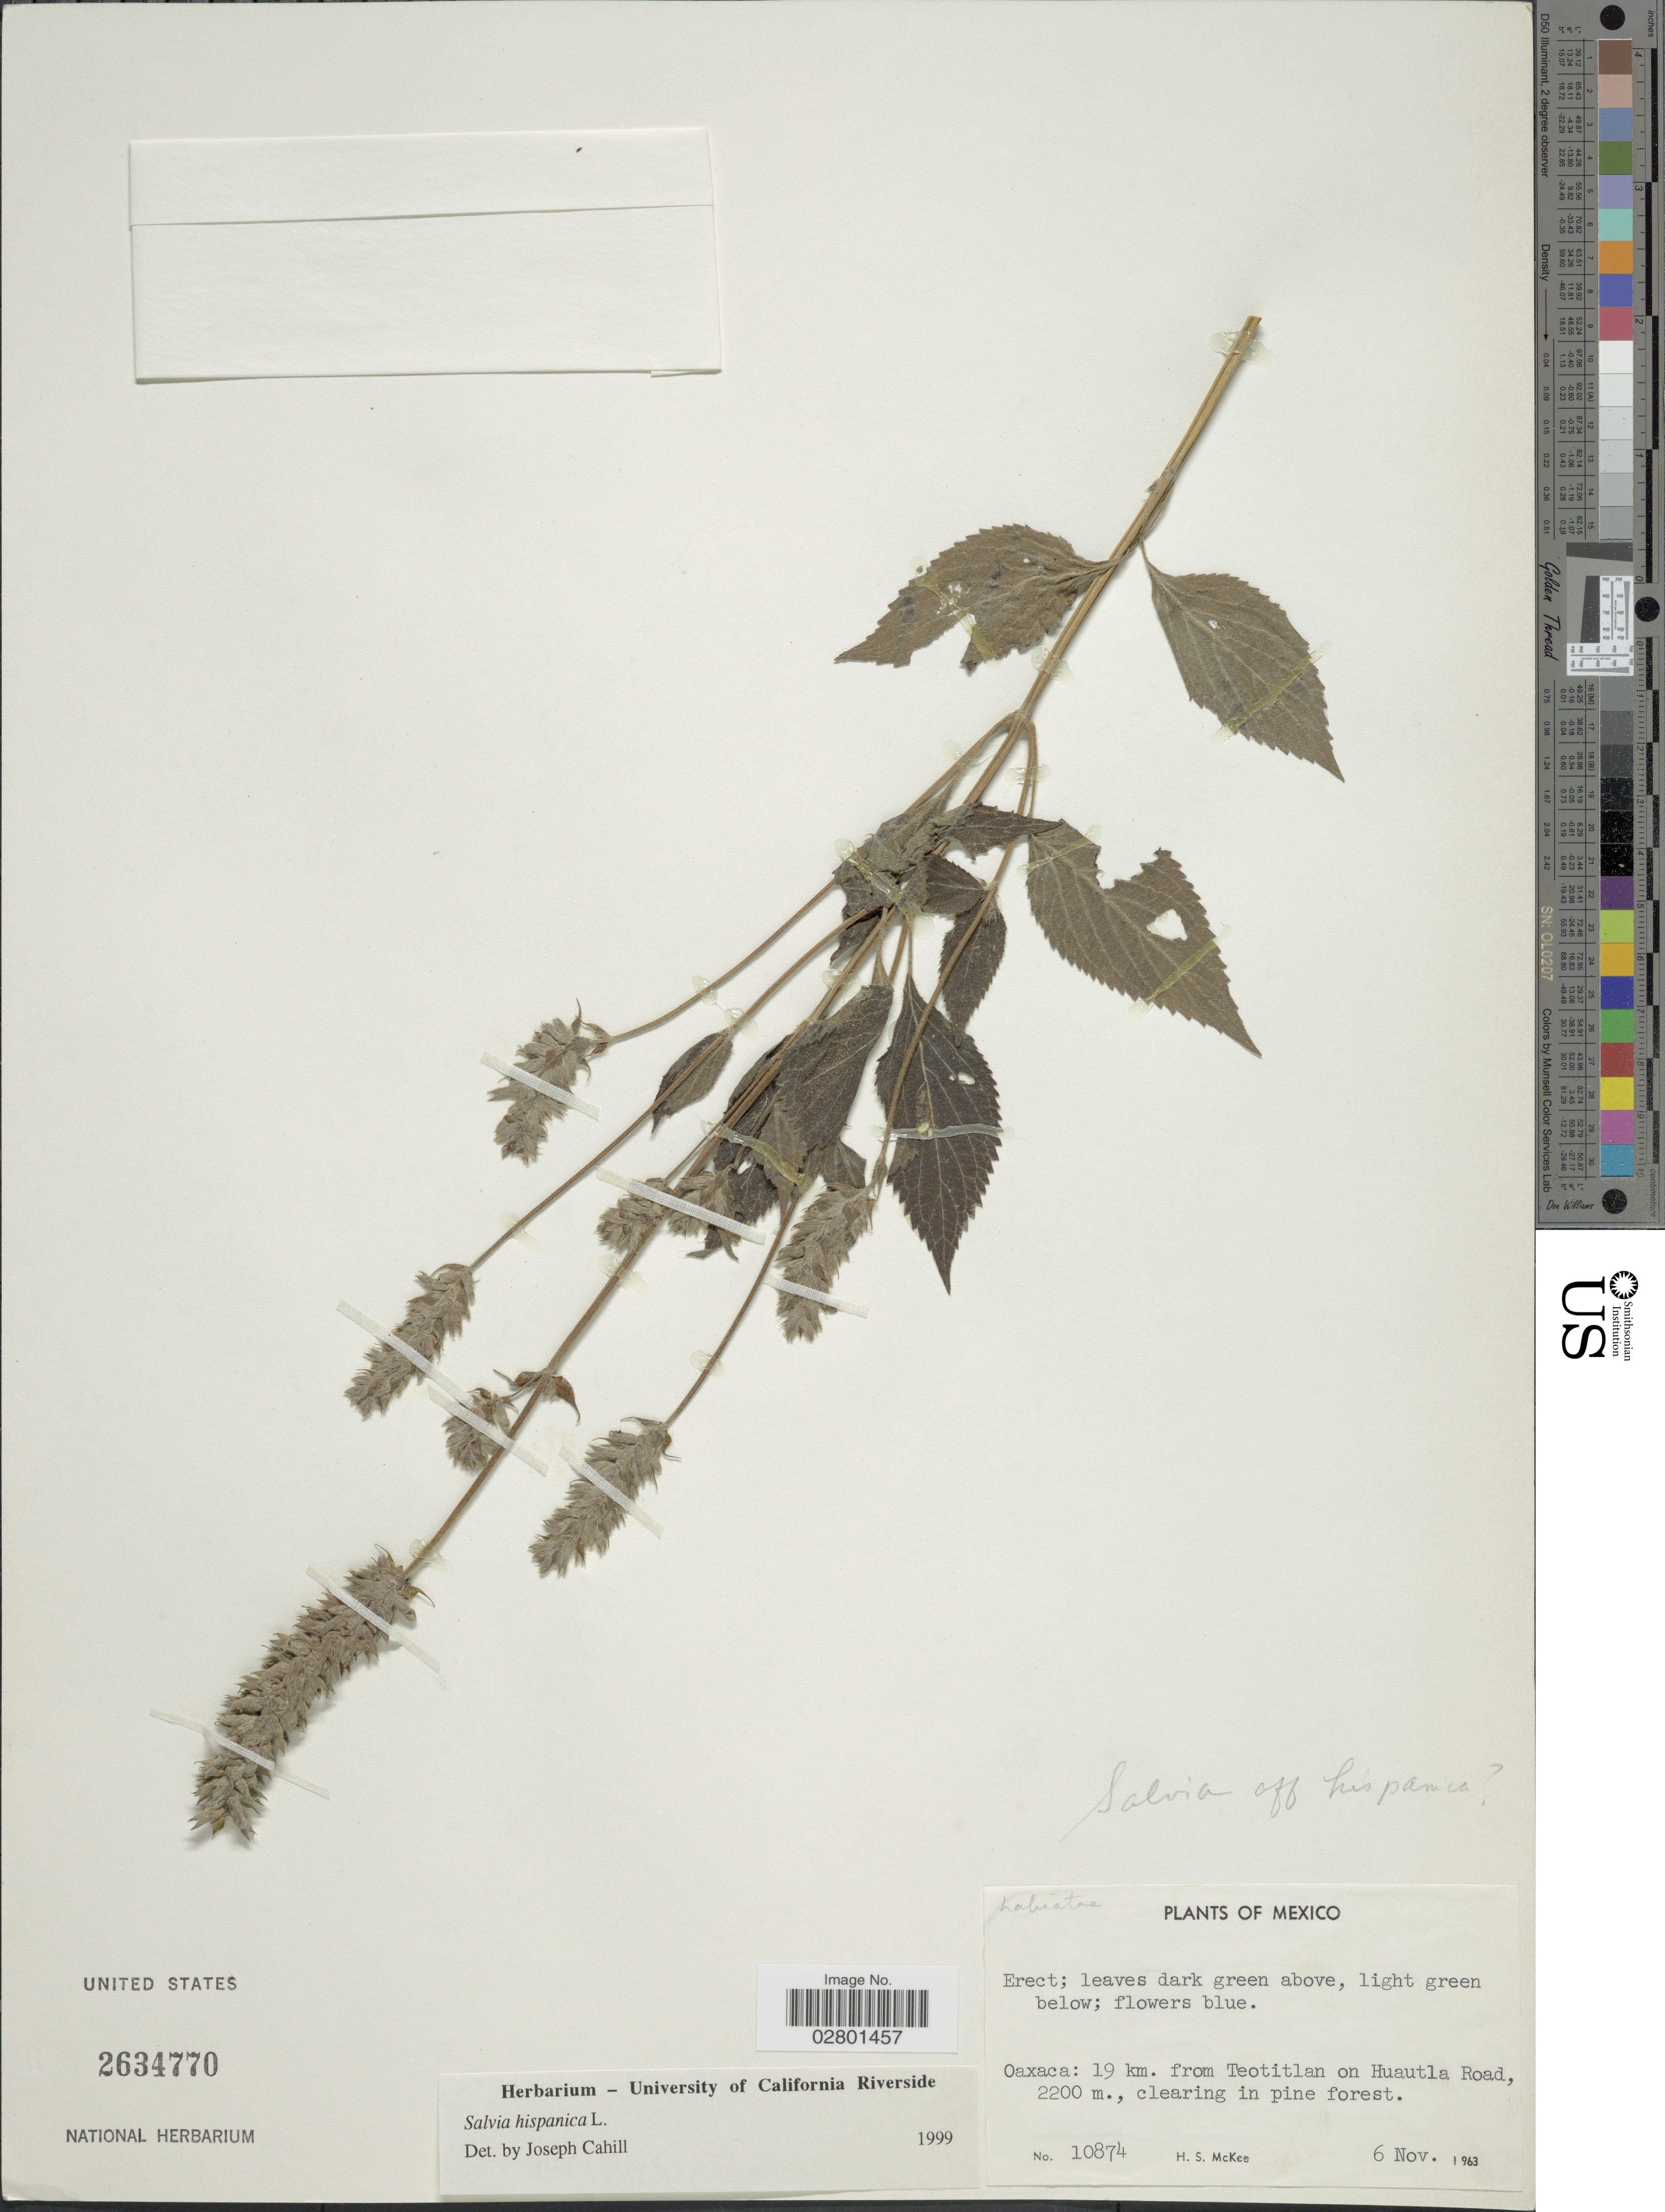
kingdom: Plantae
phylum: Tracheophyta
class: Magnoliopsida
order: Lamiales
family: Lamiaceae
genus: Salvia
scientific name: Salvia hispanica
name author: L.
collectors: H. S. McKee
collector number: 10874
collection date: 1963-11-06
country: Mexico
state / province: Oaxaca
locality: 19 km. from Teotitlan on Huautla Road.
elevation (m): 2200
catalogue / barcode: US 2634770